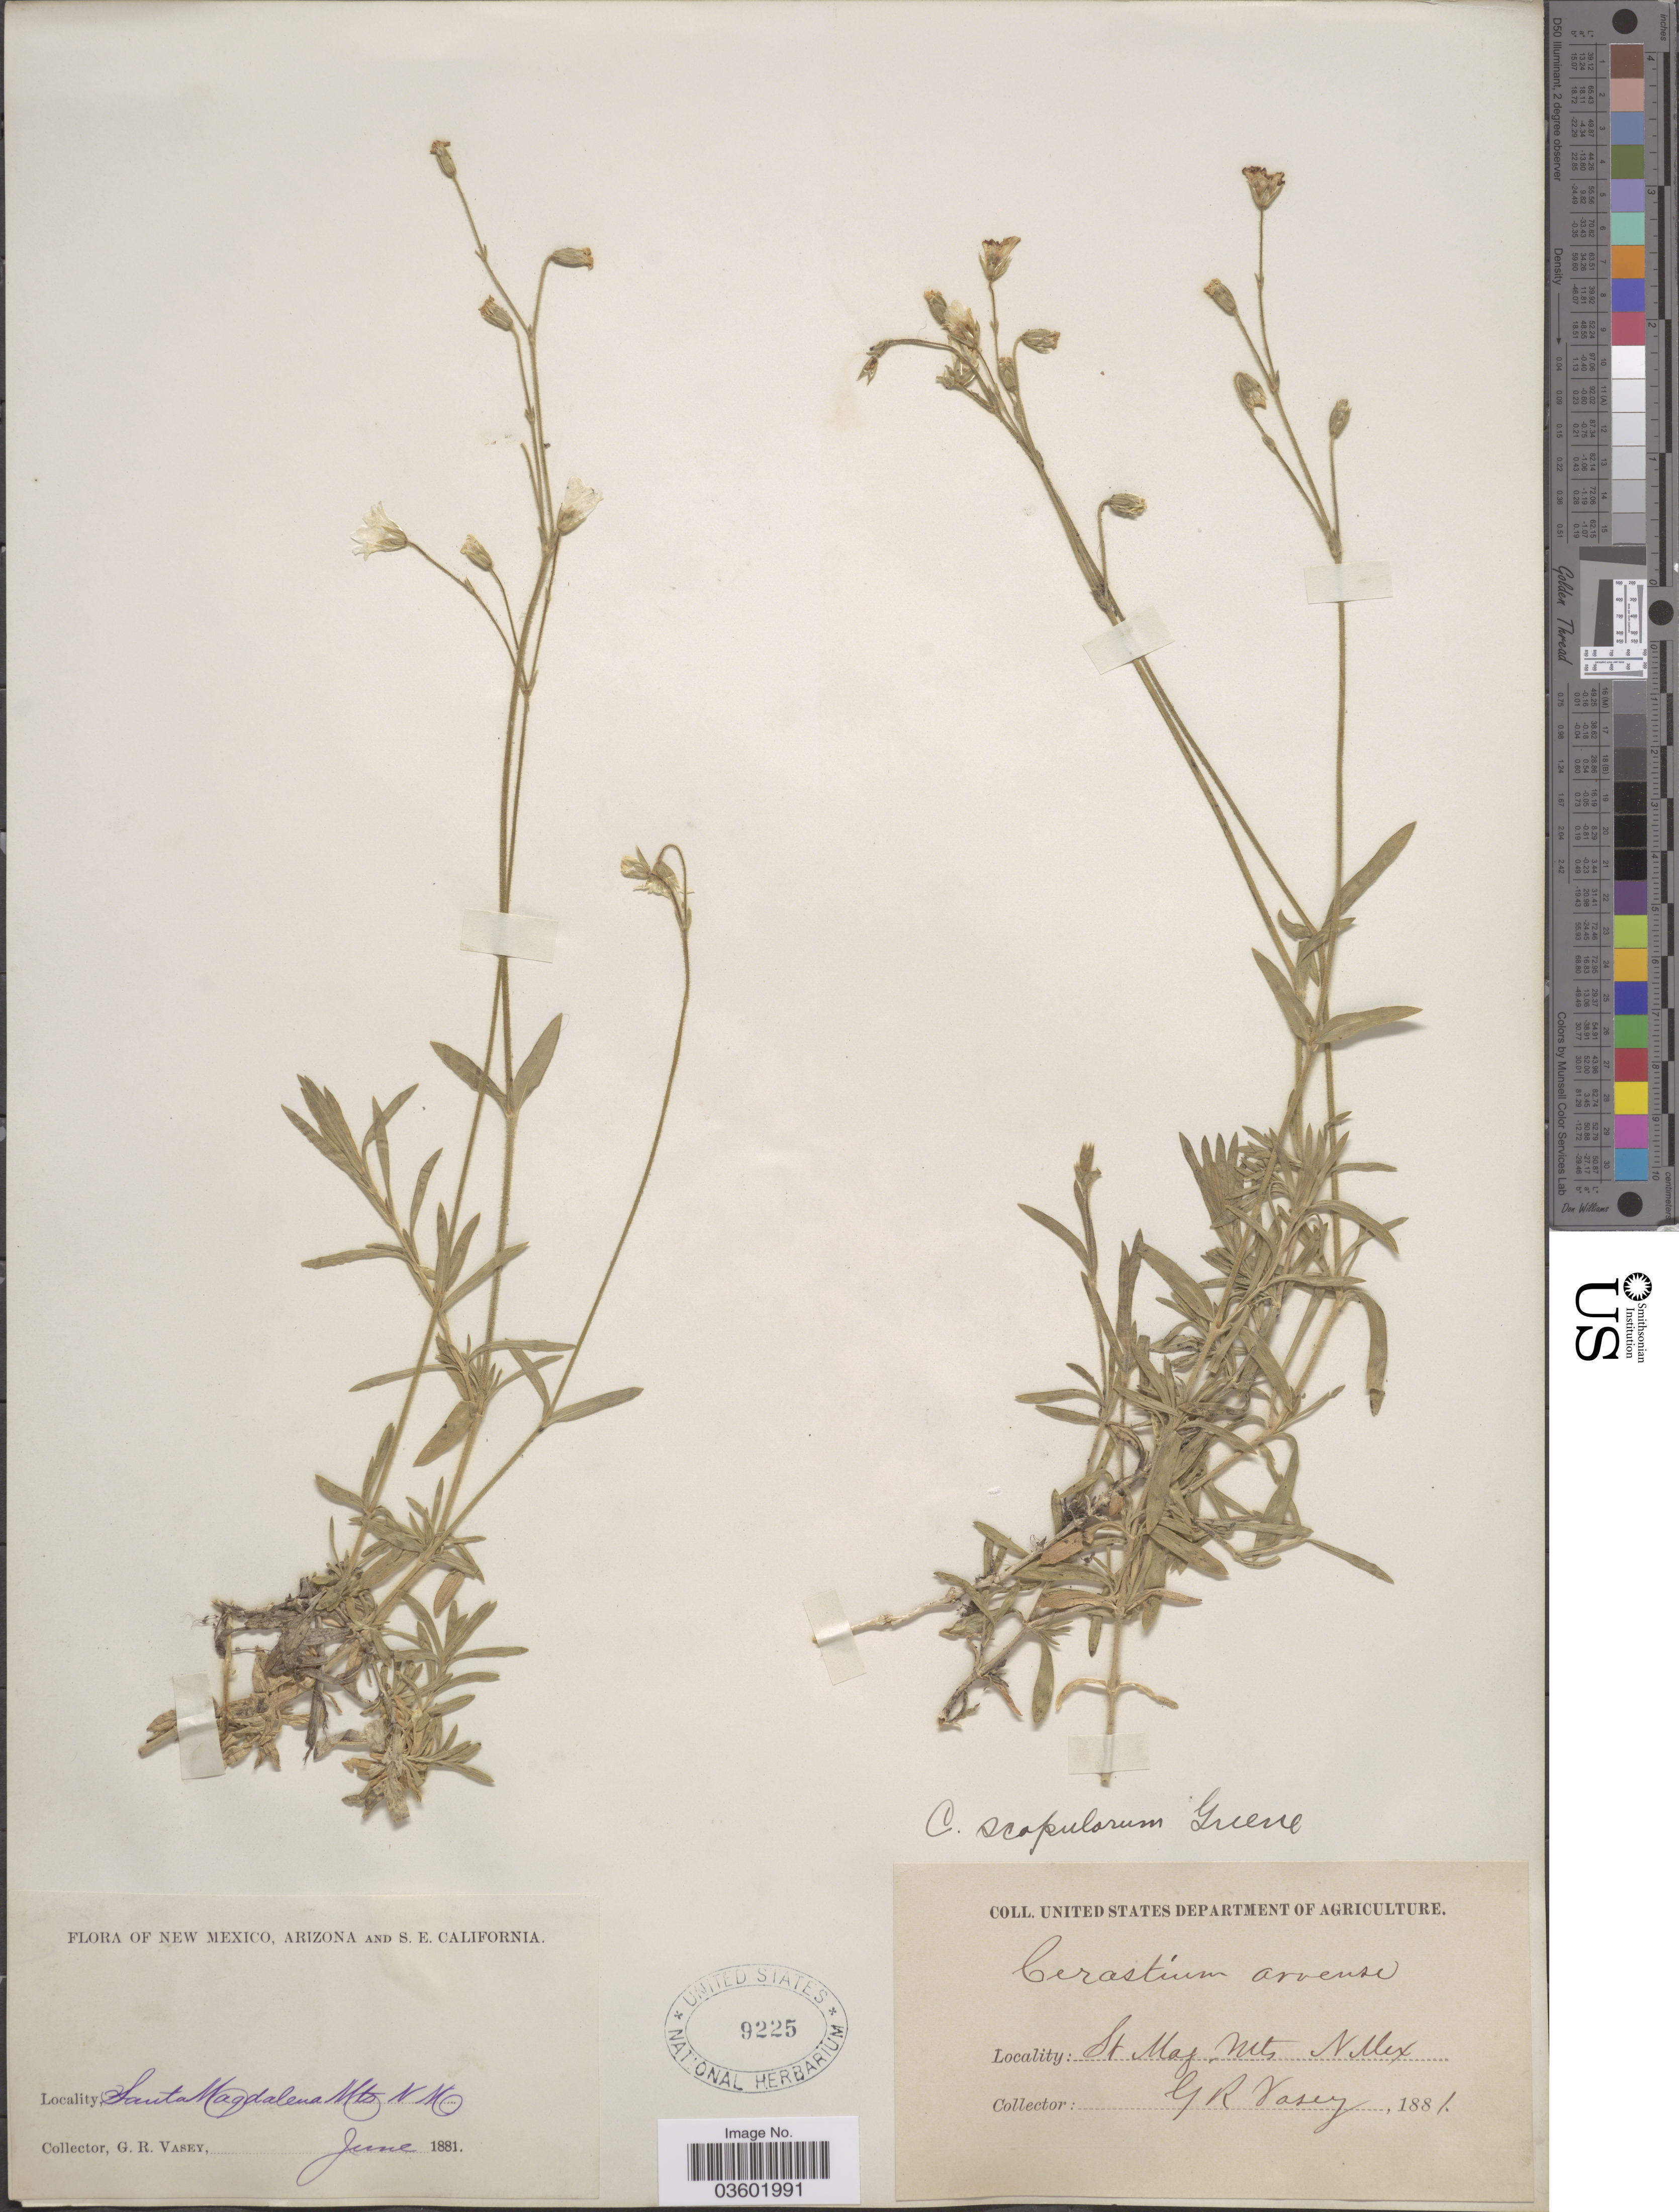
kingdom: Plantae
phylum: Tracheophyta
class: Magnoliopsida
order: Caryophyllales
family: Caryophyllaceae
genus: Cerastium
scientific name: Cerastium scopulorum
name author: Greene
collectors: G. R. Vasey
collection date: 1881-06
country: United States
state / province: New Mexico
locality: Santa Magdalena Mts.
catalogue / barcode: US 9225